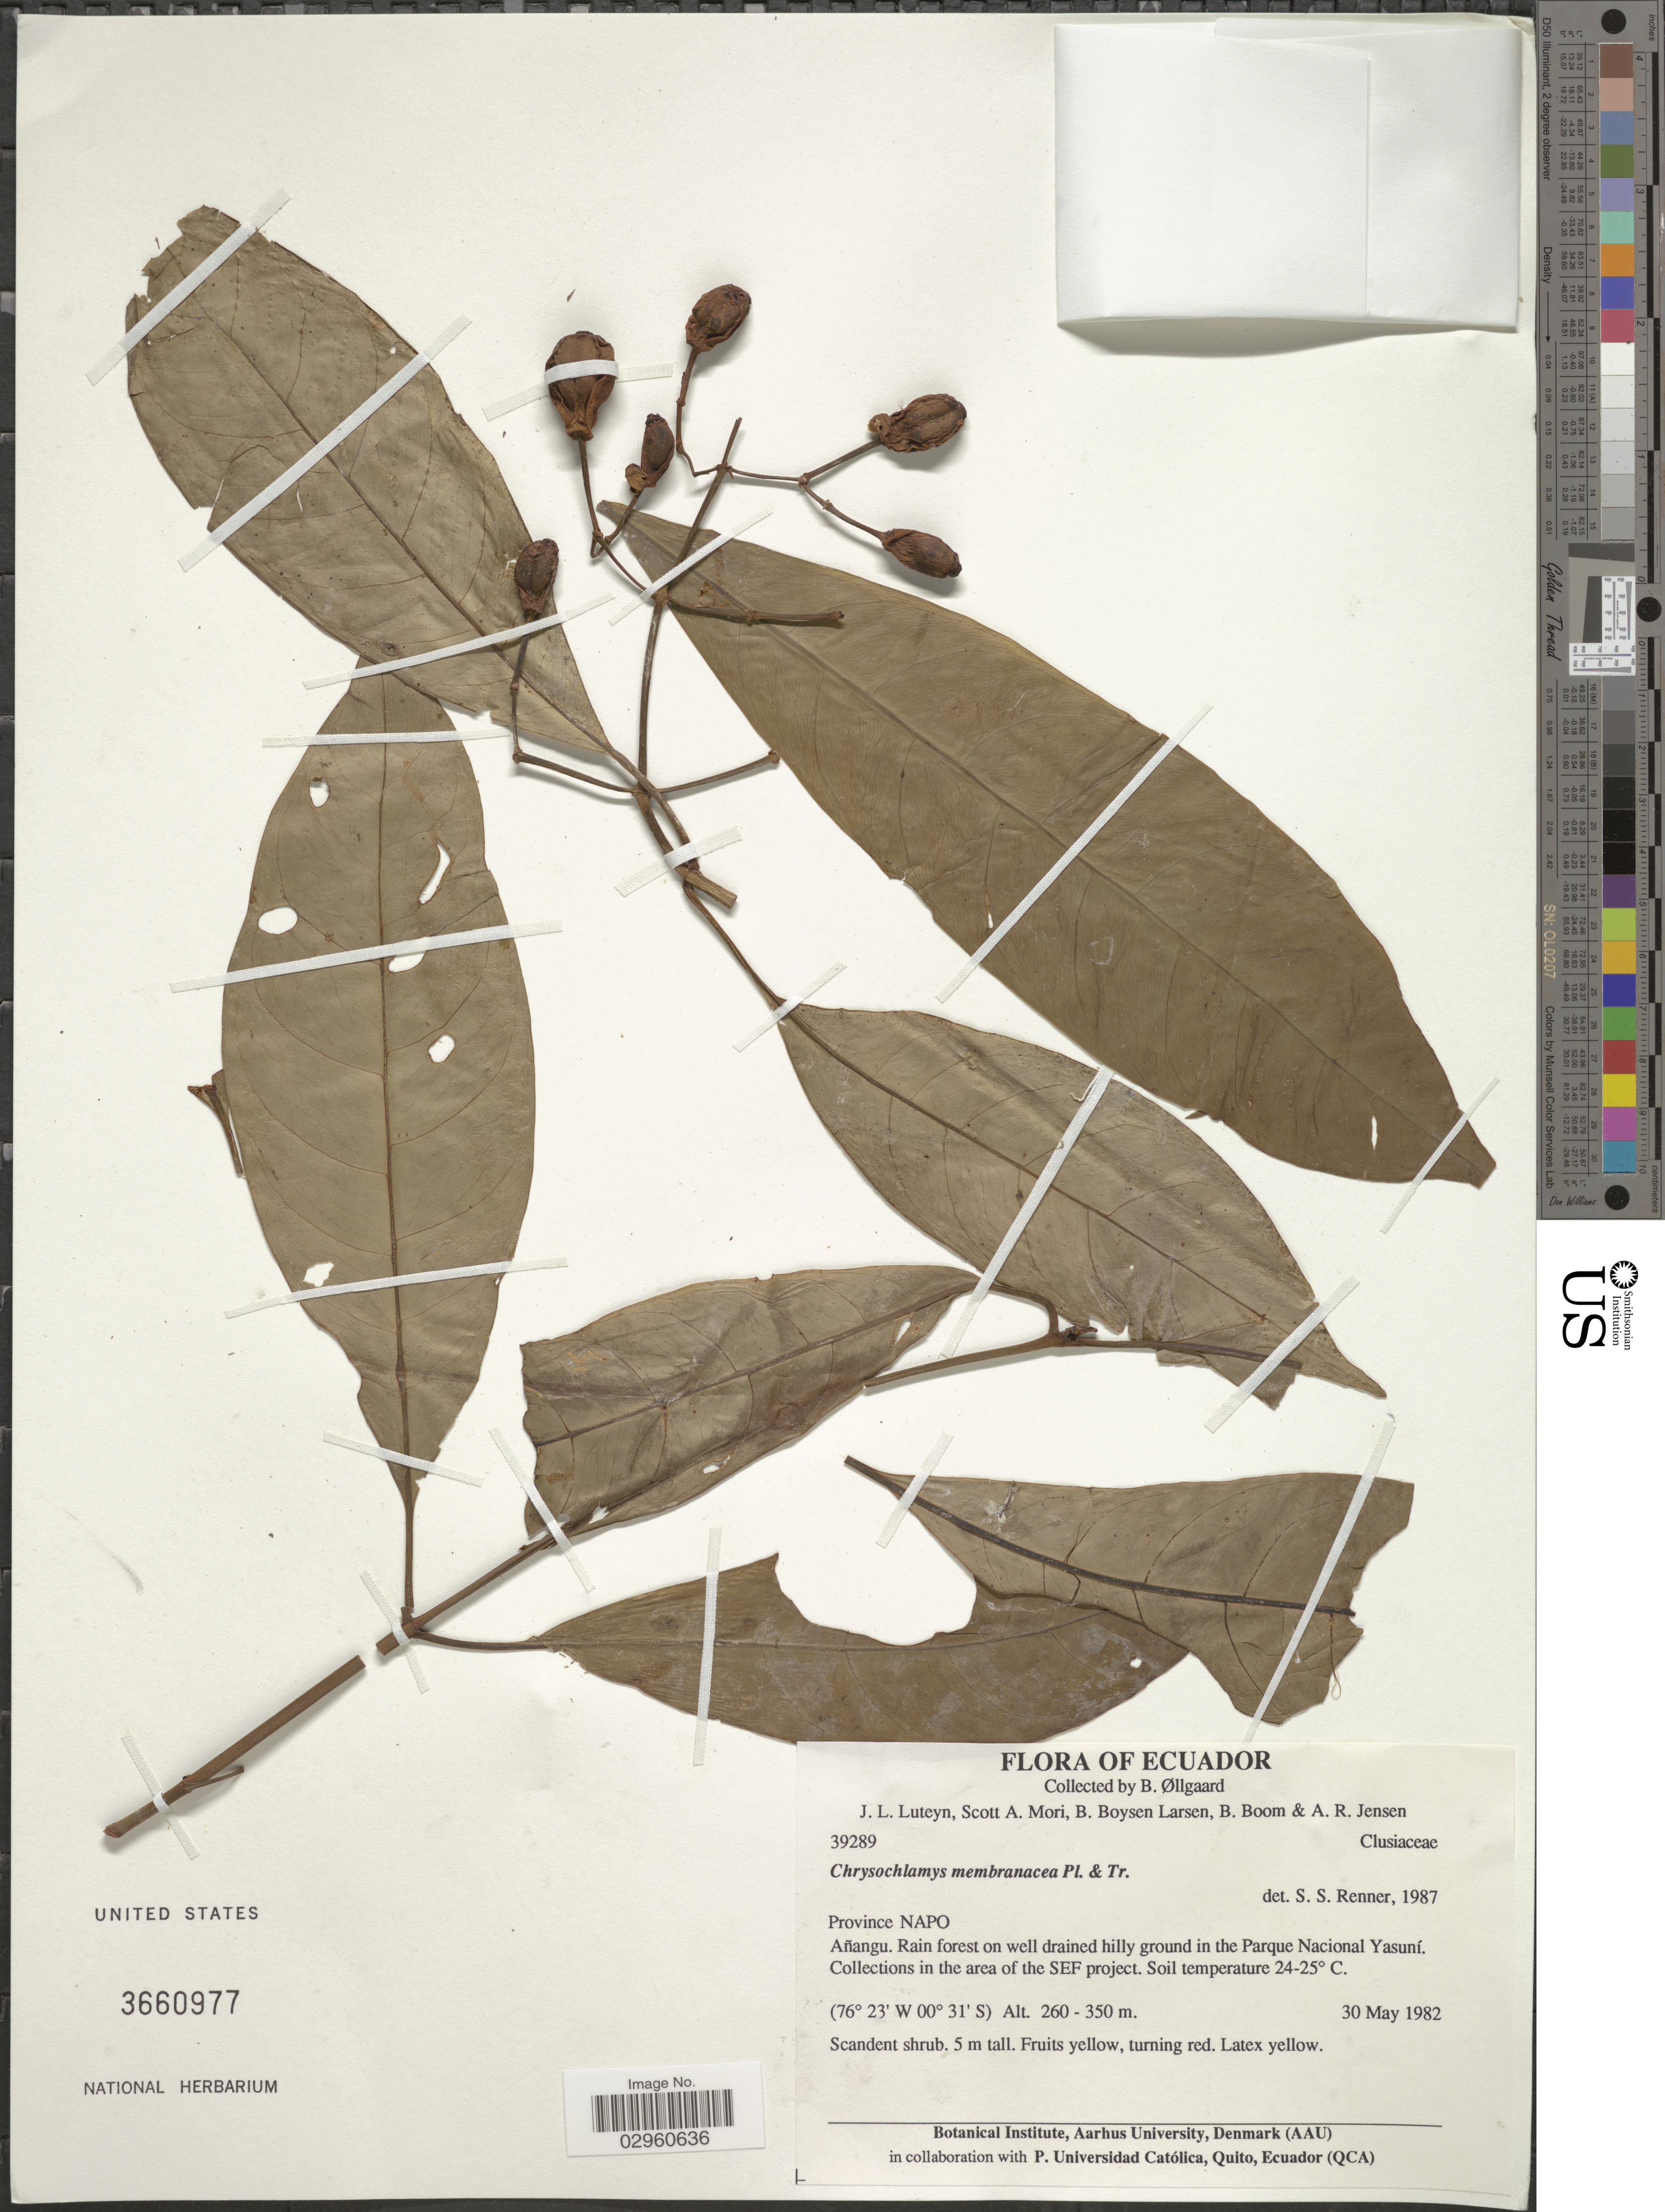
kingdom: Plantae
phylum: Tracheophyta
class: Magnoliopsida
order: Malpighiales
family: Clusiaceae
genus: Chrysochlamys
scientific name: Chrysochlamys membranacea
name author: Planch. & Triana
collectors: B. Øllgaard, J. Luteyn, S. Mori, B. Boysen Larsen & et al.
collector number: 39289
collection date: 1982-05-30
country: Ecuador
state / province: Napo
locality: Province Napo. Añangu. Rain forest on well drained hilly ground in the Parque Nacional Yasuní. Collections in the area of the SEF project.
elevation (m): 260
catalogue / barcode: US 3660977